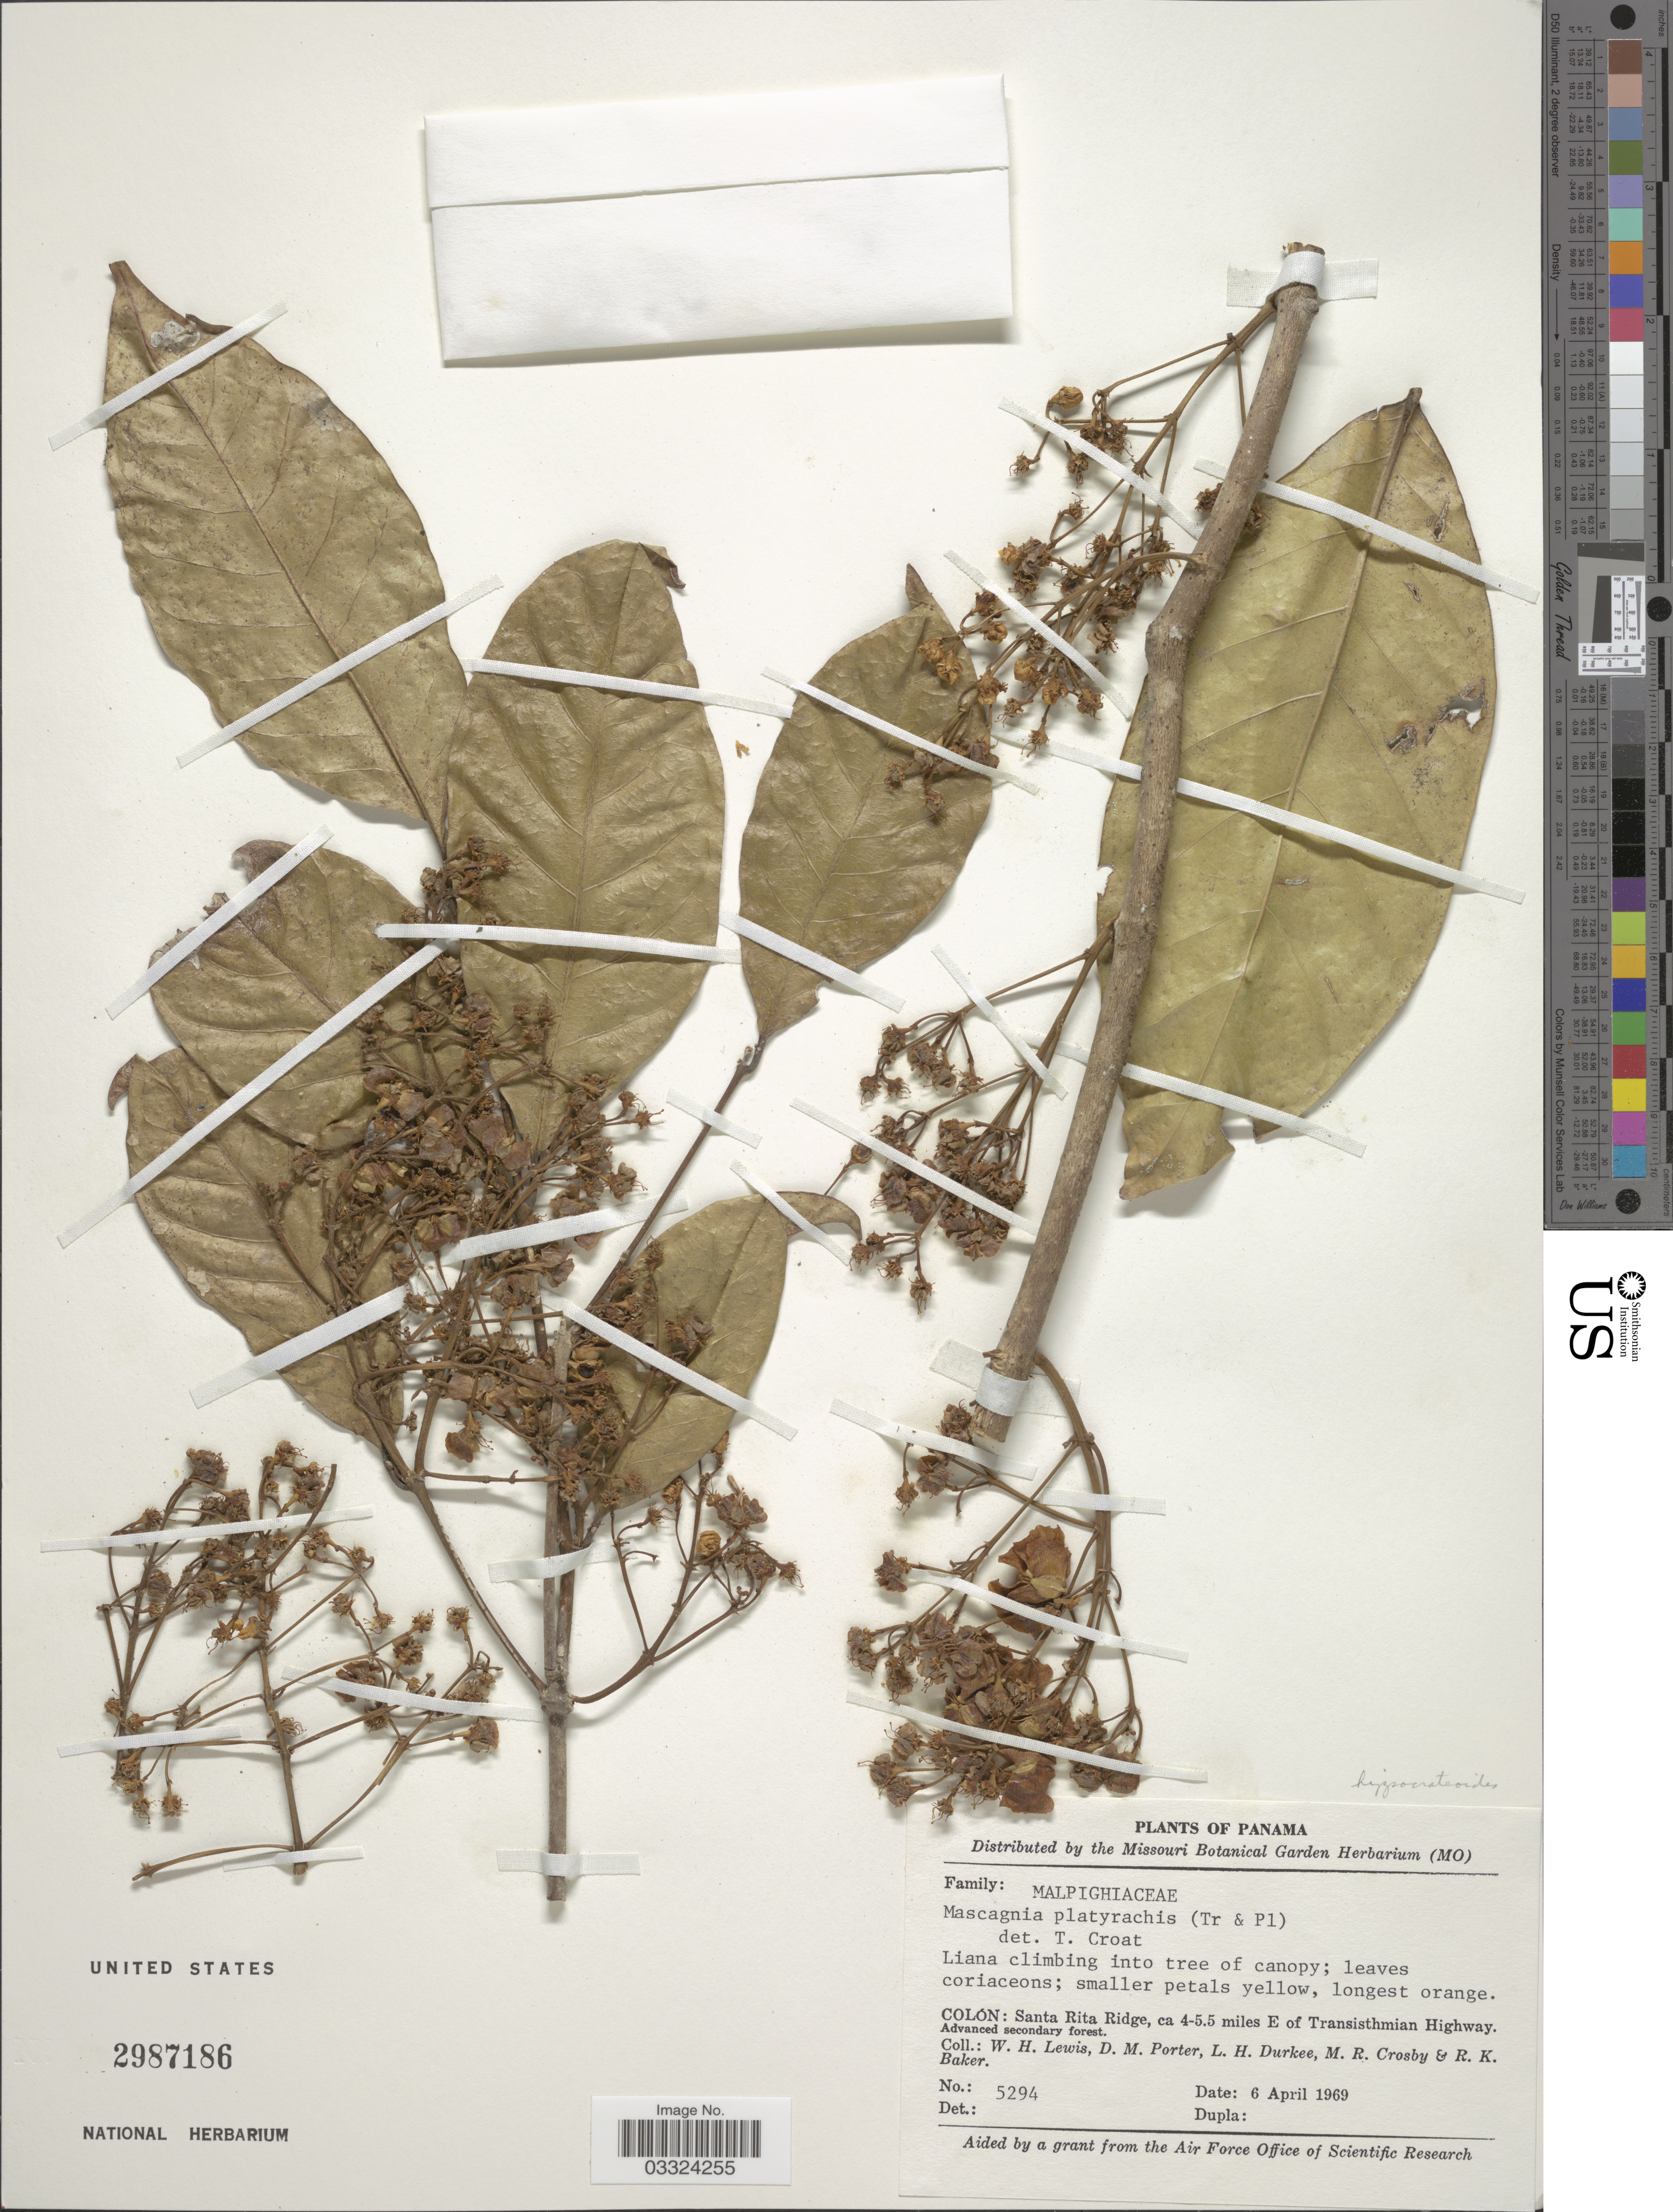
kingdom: Plantae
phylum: Tracheophyta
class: Magnoliopsida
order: Malpighiales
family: Malpighiaceae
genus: Adelphia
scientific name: Adelphia hiraea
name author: (Gaertn.) W.R. Anderson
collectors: W. H. Lewis, D. Porter, L. H. Durkee, M. R. Crosby & R. K. Baker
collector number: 5294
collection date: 1969-04-06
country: Panama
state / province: Colón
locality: Santa Rita Ridge, ca 4-5.5 miles E of Transisthmian Highway.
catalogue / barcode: US 2987186